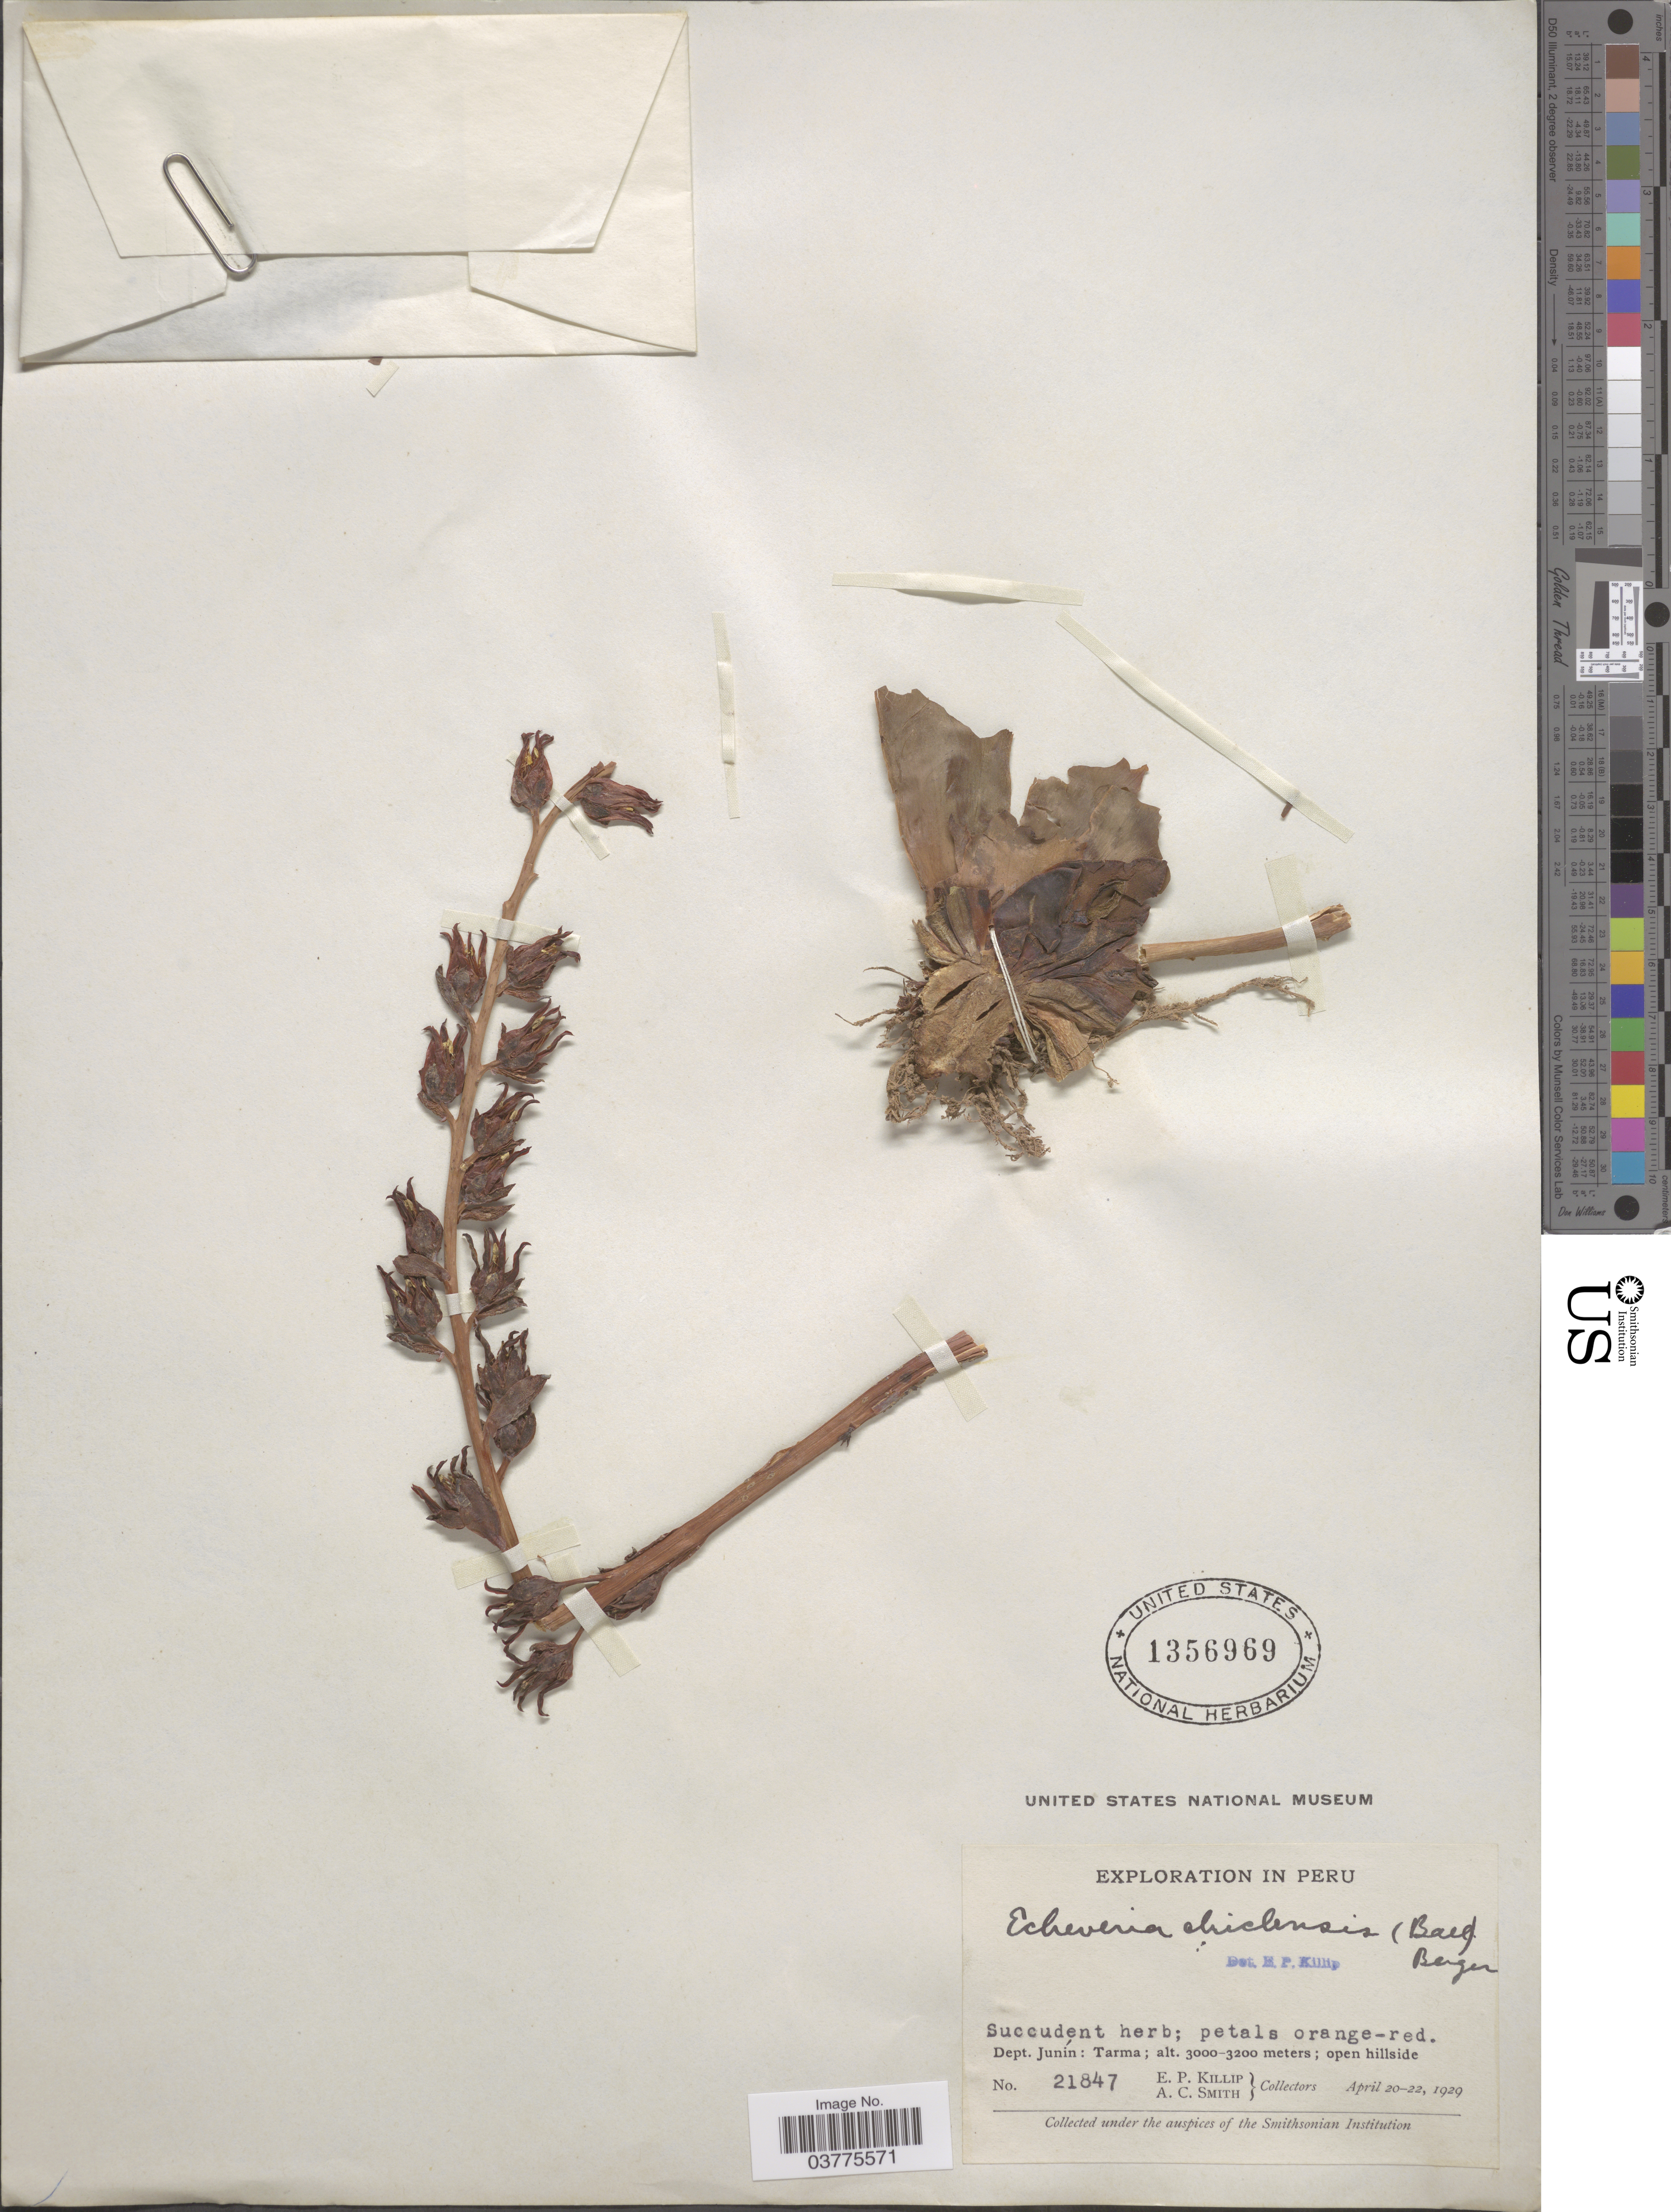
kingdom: Plantae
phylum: Tracheophyta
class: Magnoliopsida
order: Saxifragales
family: Crassulaceae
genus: Echeveria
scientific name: Echeveria andicola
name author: Pino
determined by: Pino, Guillermo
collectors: E. P. Killip & A. C. Smith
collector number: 21847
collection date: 1929-04-20/1929-04-22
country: Peru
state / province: Junín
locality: Dept. Junín: Tarma.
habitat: open hillside.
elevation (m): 3000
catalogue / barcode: US 1356969